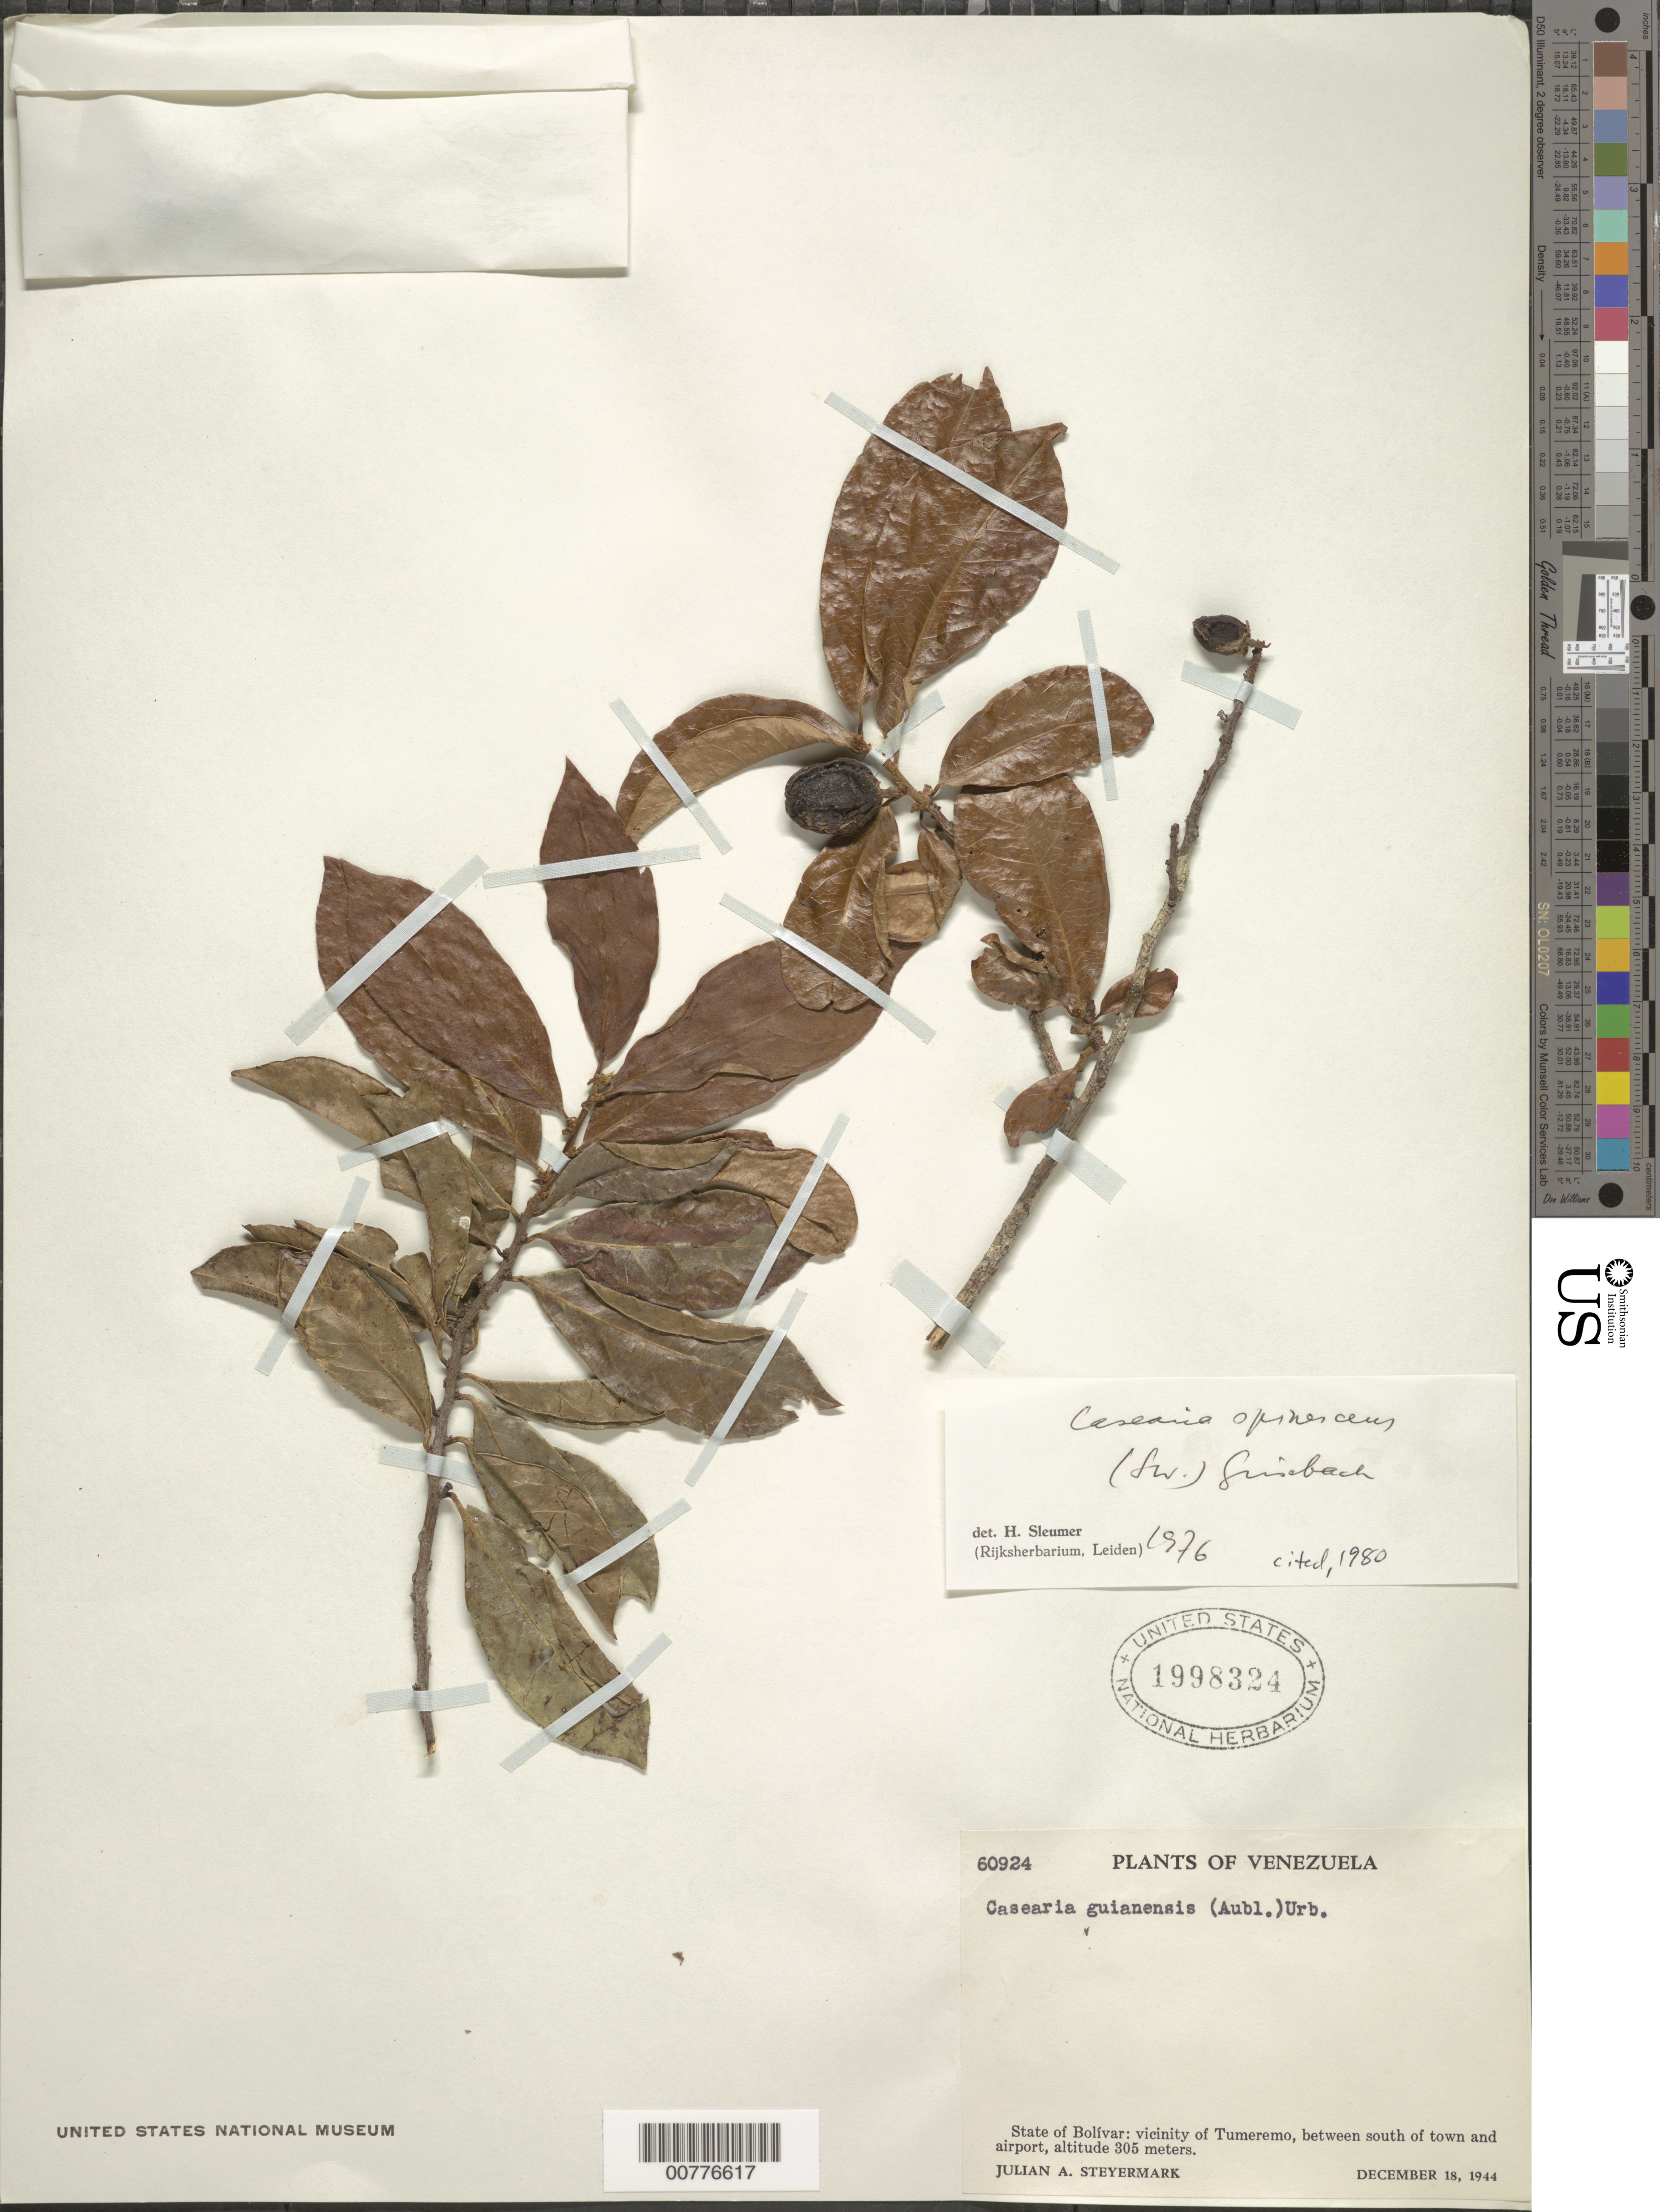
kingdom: Plantae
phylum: Tracheophyta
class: Magnoliopsida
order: Malpighiales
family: Salicaceae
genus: Casearia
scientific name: Casearia spinescens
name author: (Sw.) Griseb.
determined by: Sleumer, H. O.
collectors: J. Steyermark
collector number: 60924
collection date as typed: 18-Dec-44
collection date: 1944-12-18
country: Venezuela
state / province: Bolívar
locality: Tumeremo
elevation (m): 305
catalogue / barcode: US 1998324